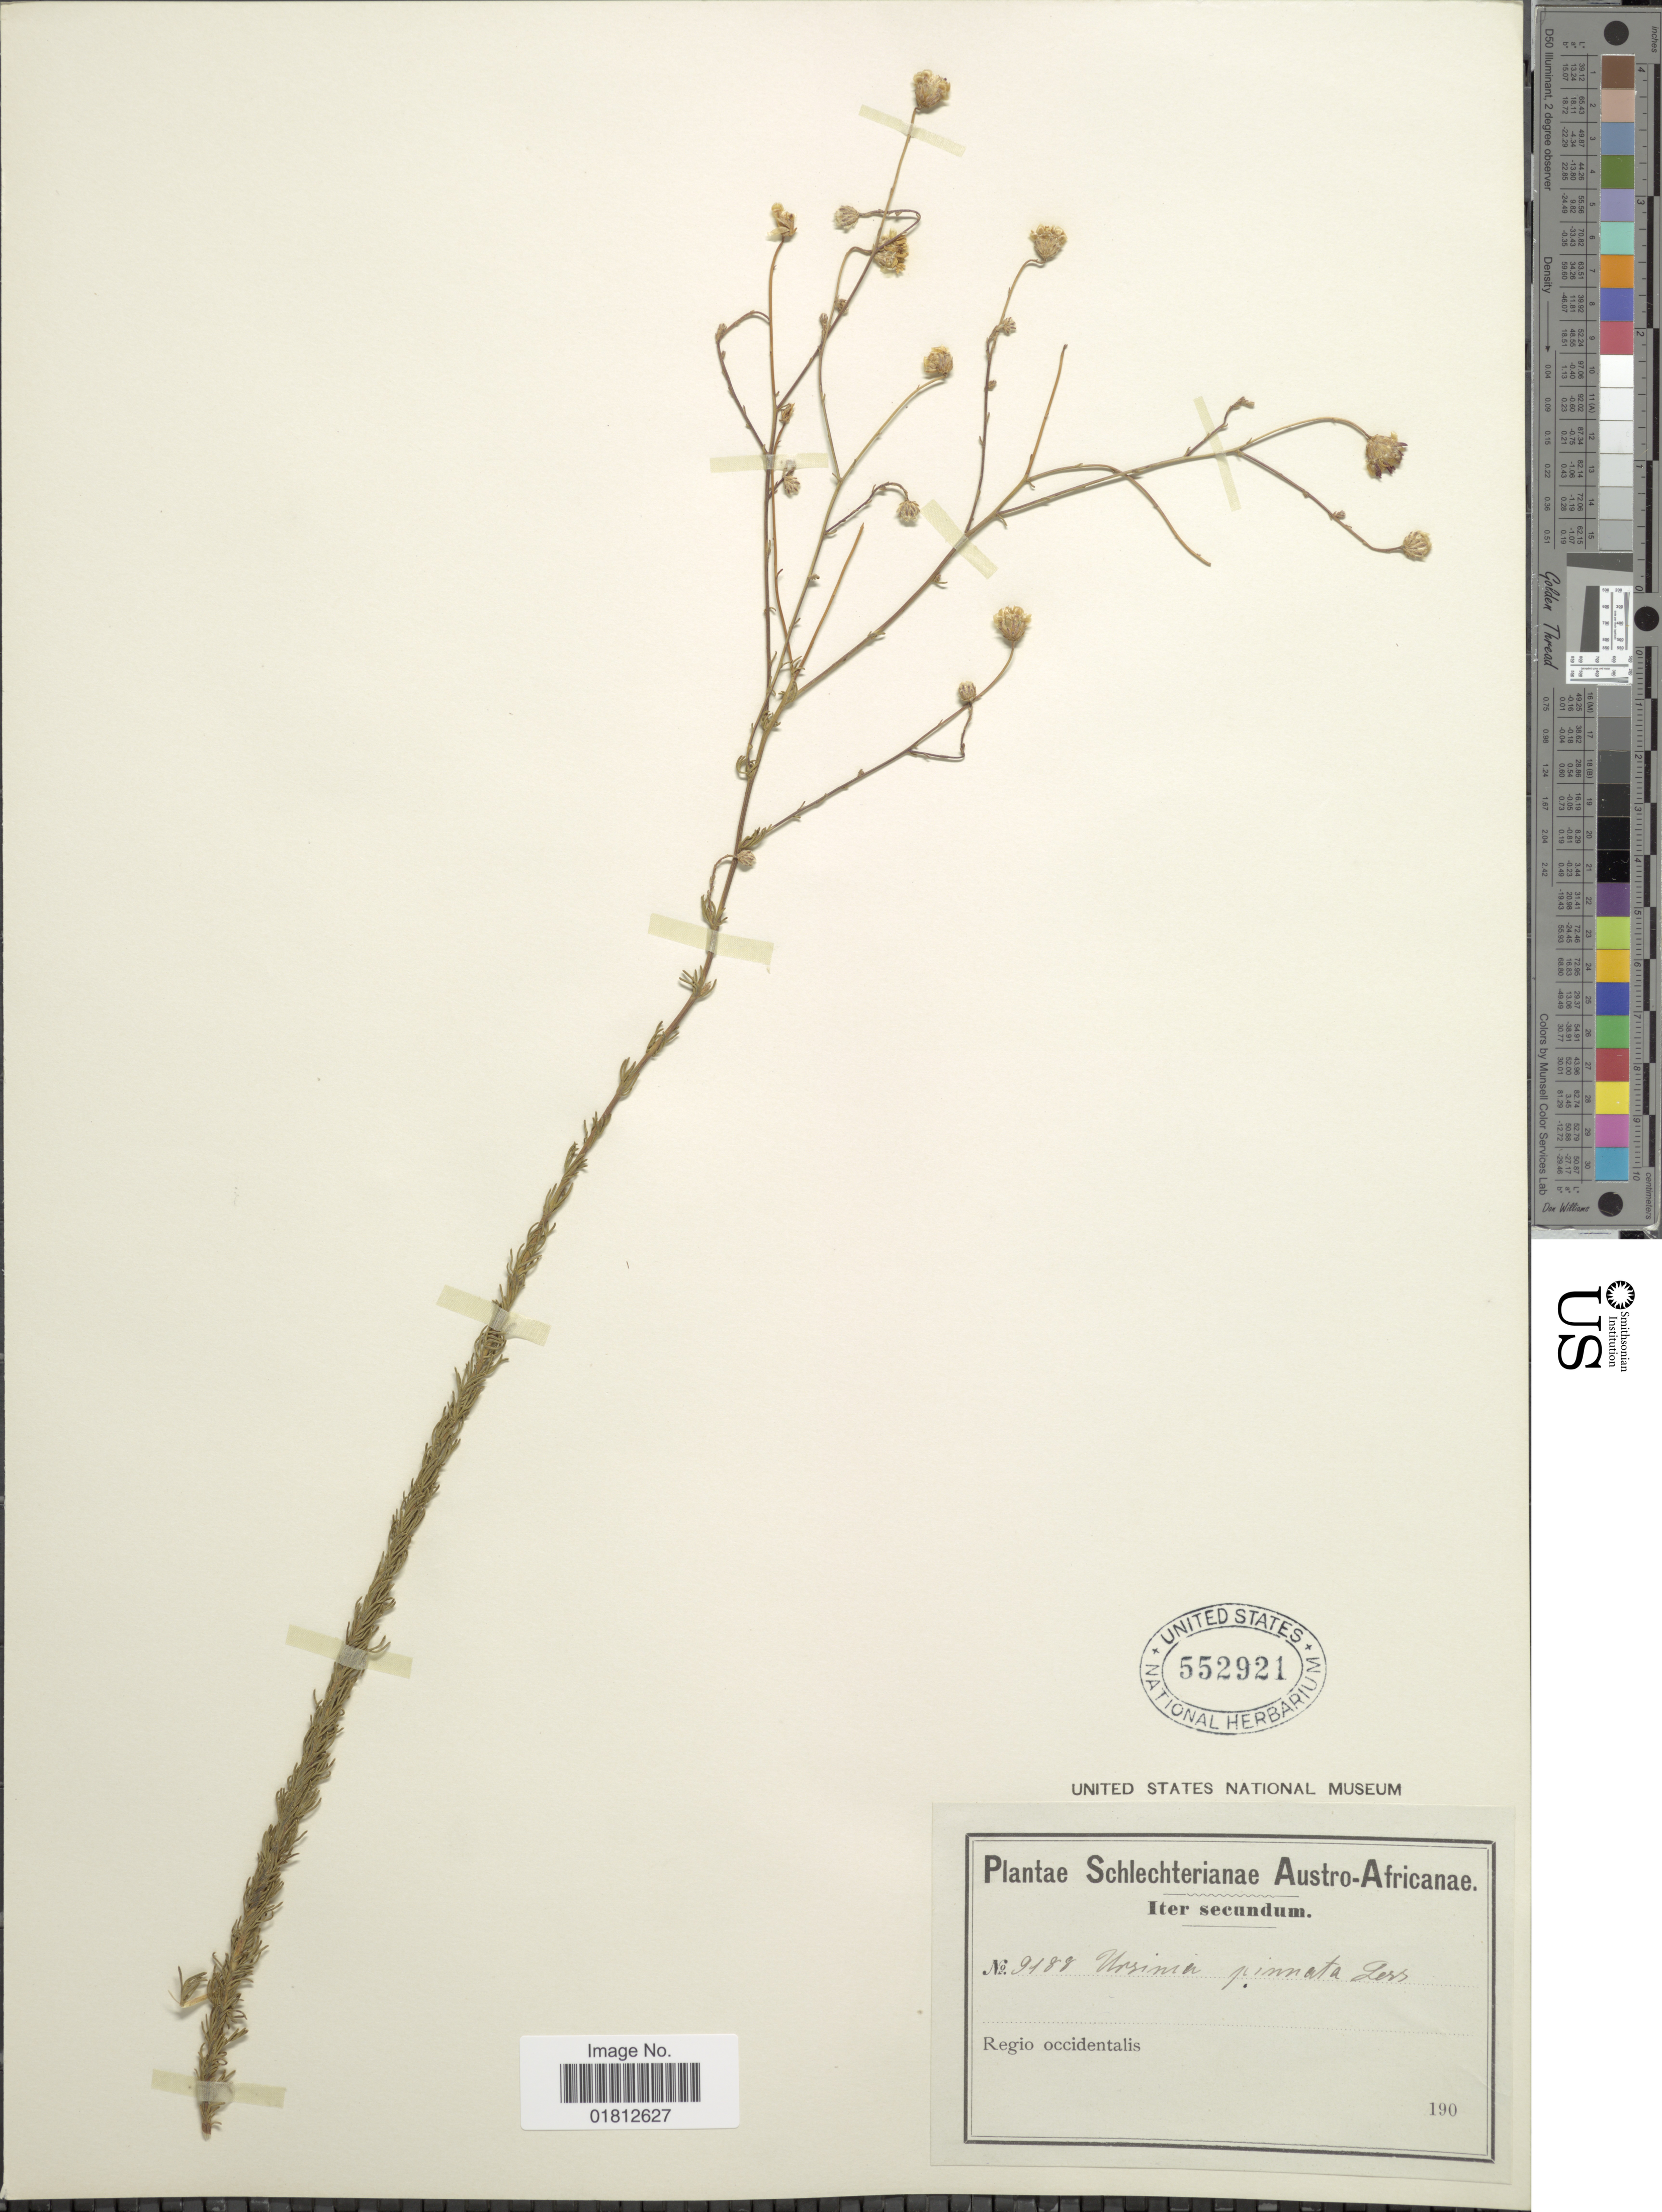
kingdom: Plantae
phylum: Tracheophyta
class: Magnoliopsida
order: Asterales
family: Asteraceae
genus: Ursinia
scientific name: Ursinia pilifera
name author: (P.J. Bergius) Poir.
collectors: Schlechter, --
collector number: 9188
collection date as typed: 190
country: South Africa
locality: Austro-Africanae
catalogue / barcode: US 552921